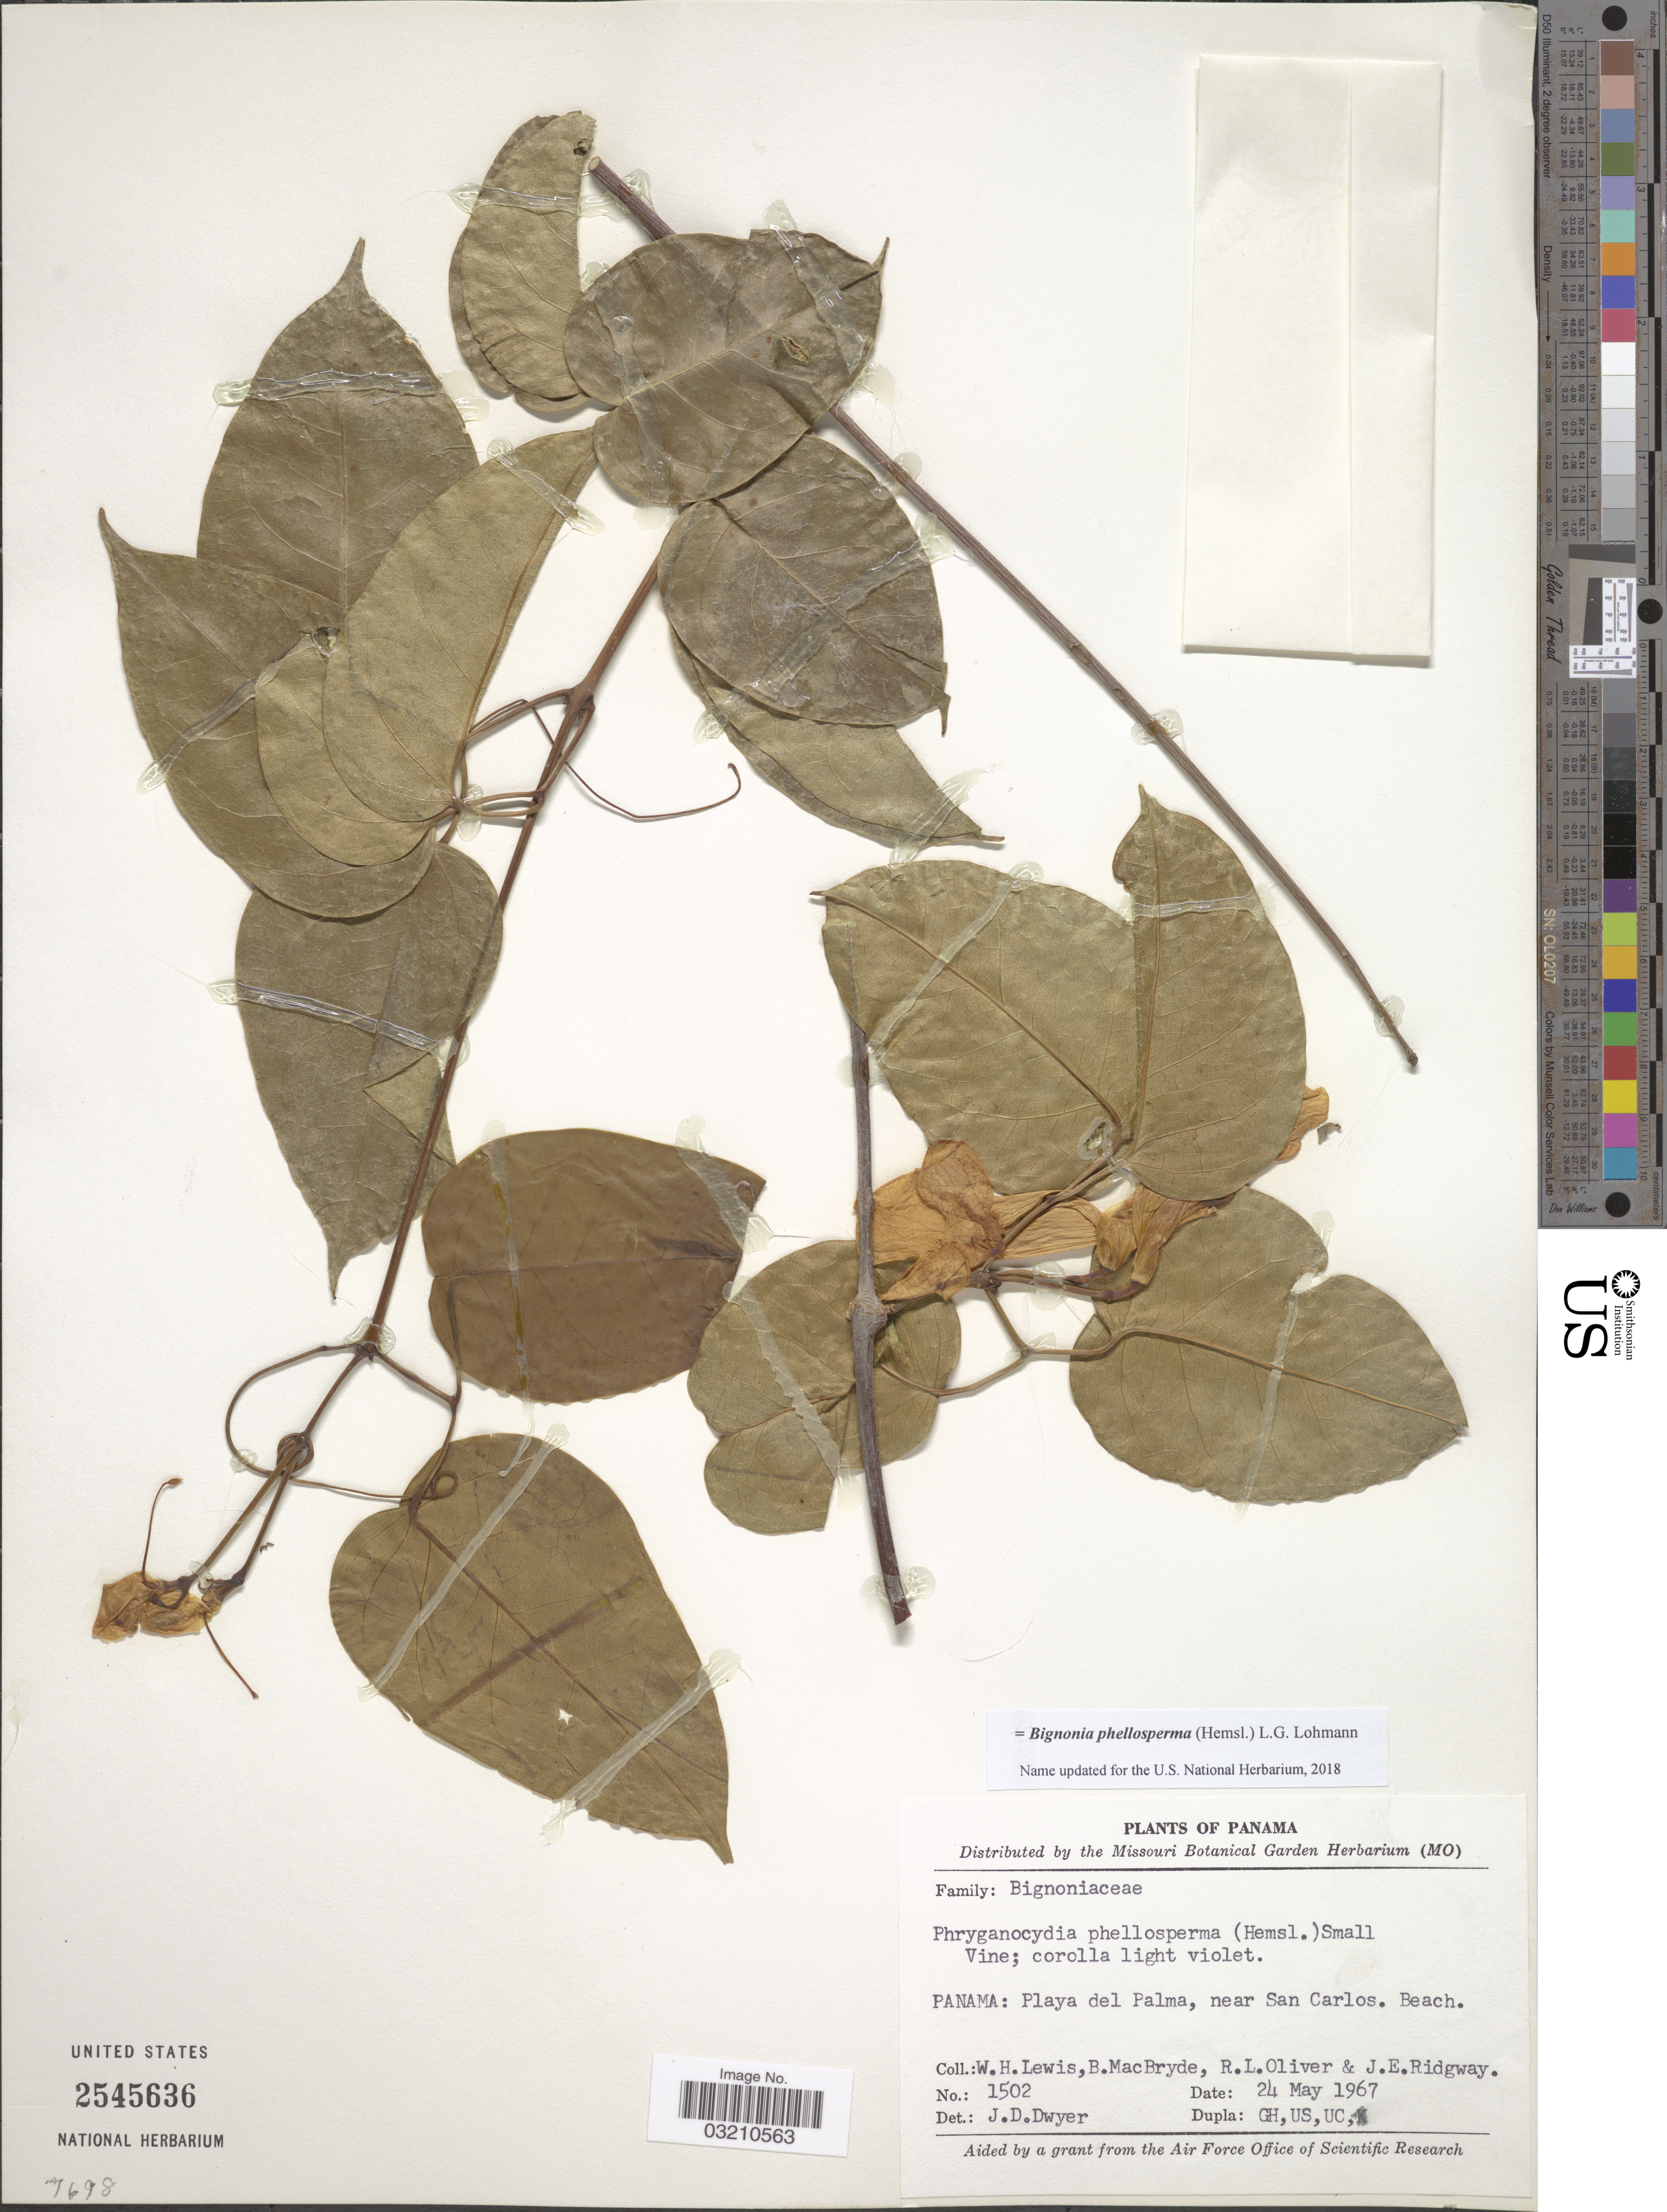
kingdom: Plantae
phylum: Tracheophyta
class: Magnoliopsida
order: Lamiales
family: Bignoniaceae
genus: Bignonia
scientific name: Bignonia phellosperma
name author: (Hemsl.) L.G. Lohmann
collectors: W. H. Lewis, B. MacBryde, R. Oliver & J. Ridgway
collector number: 1502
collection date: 1967-05-24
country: Panama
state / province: Panamá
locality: Playa del Palma, near San Carlos. Beach.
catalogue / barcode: US 2545636